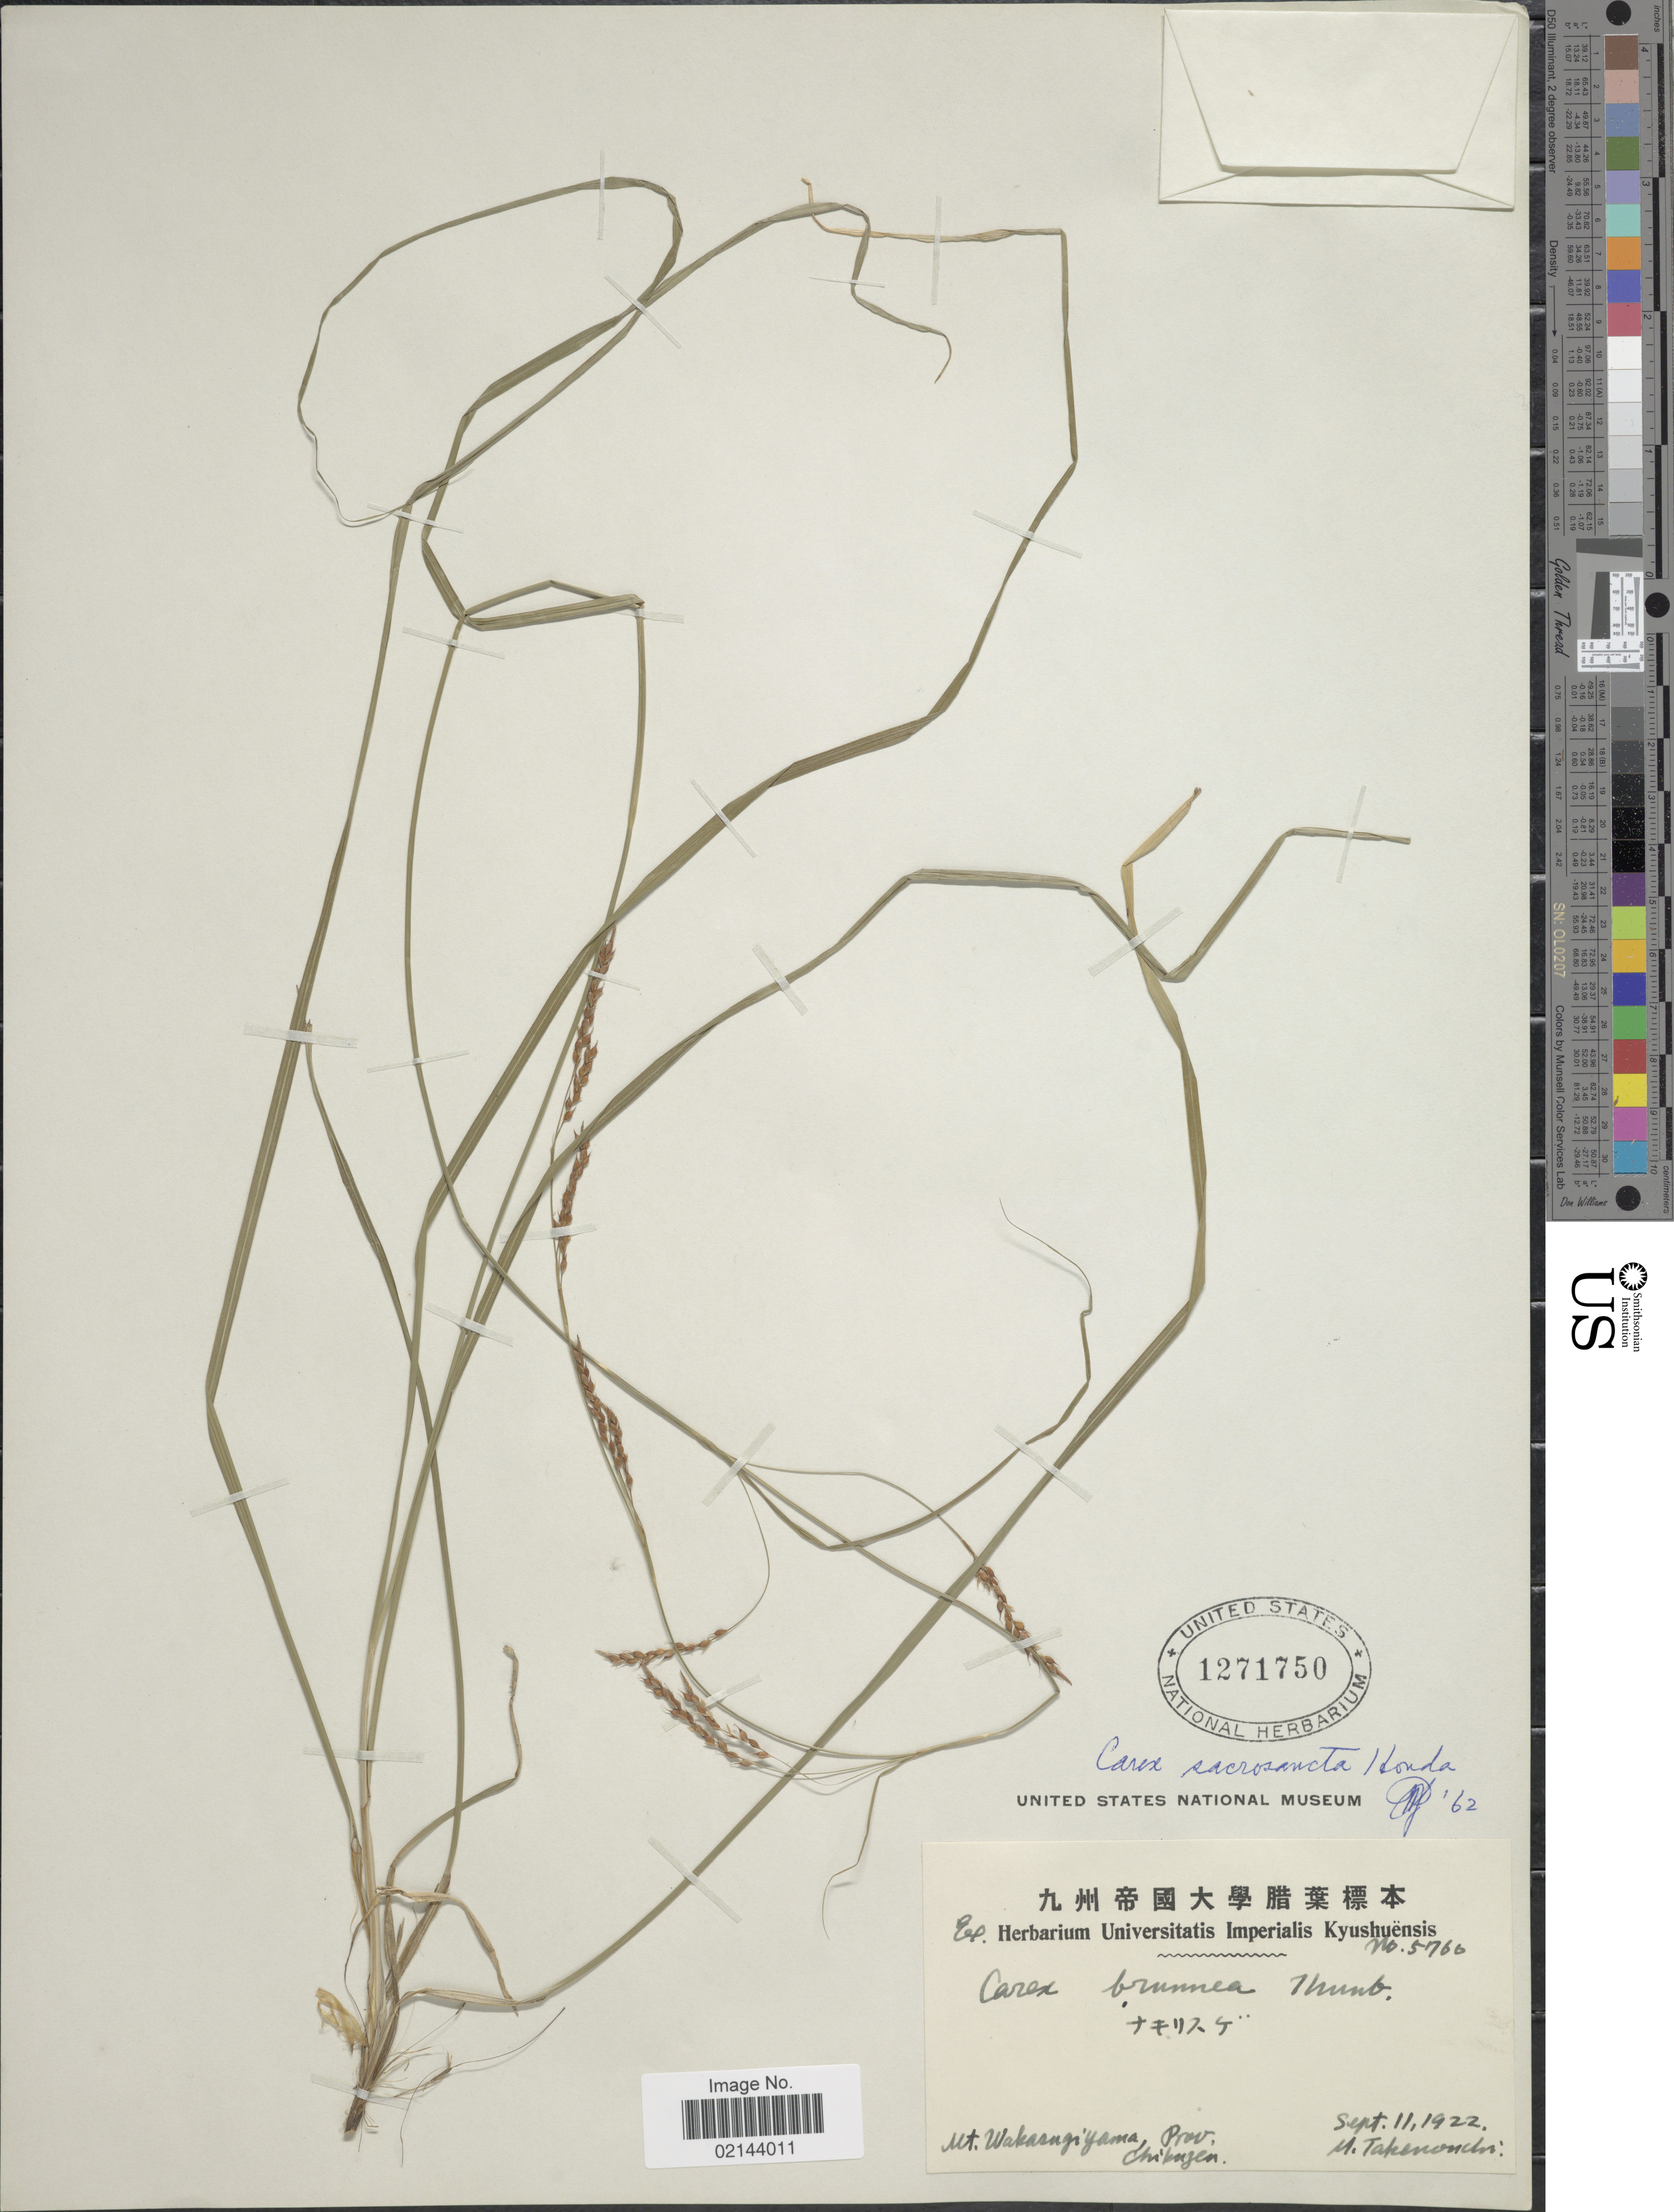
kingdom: Plantae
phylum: Tracheophyta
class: Liliopsida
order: Poales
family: Cyperaceae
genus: Carex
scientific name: Carex brunnea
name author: Thunb.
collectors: M. Takenouchi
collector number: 5766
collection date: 1922-09-11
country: Japan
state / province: Hukuoka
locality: Mt. Wakasugiyama, Prov. Chikuzen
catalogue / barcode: US 1271750